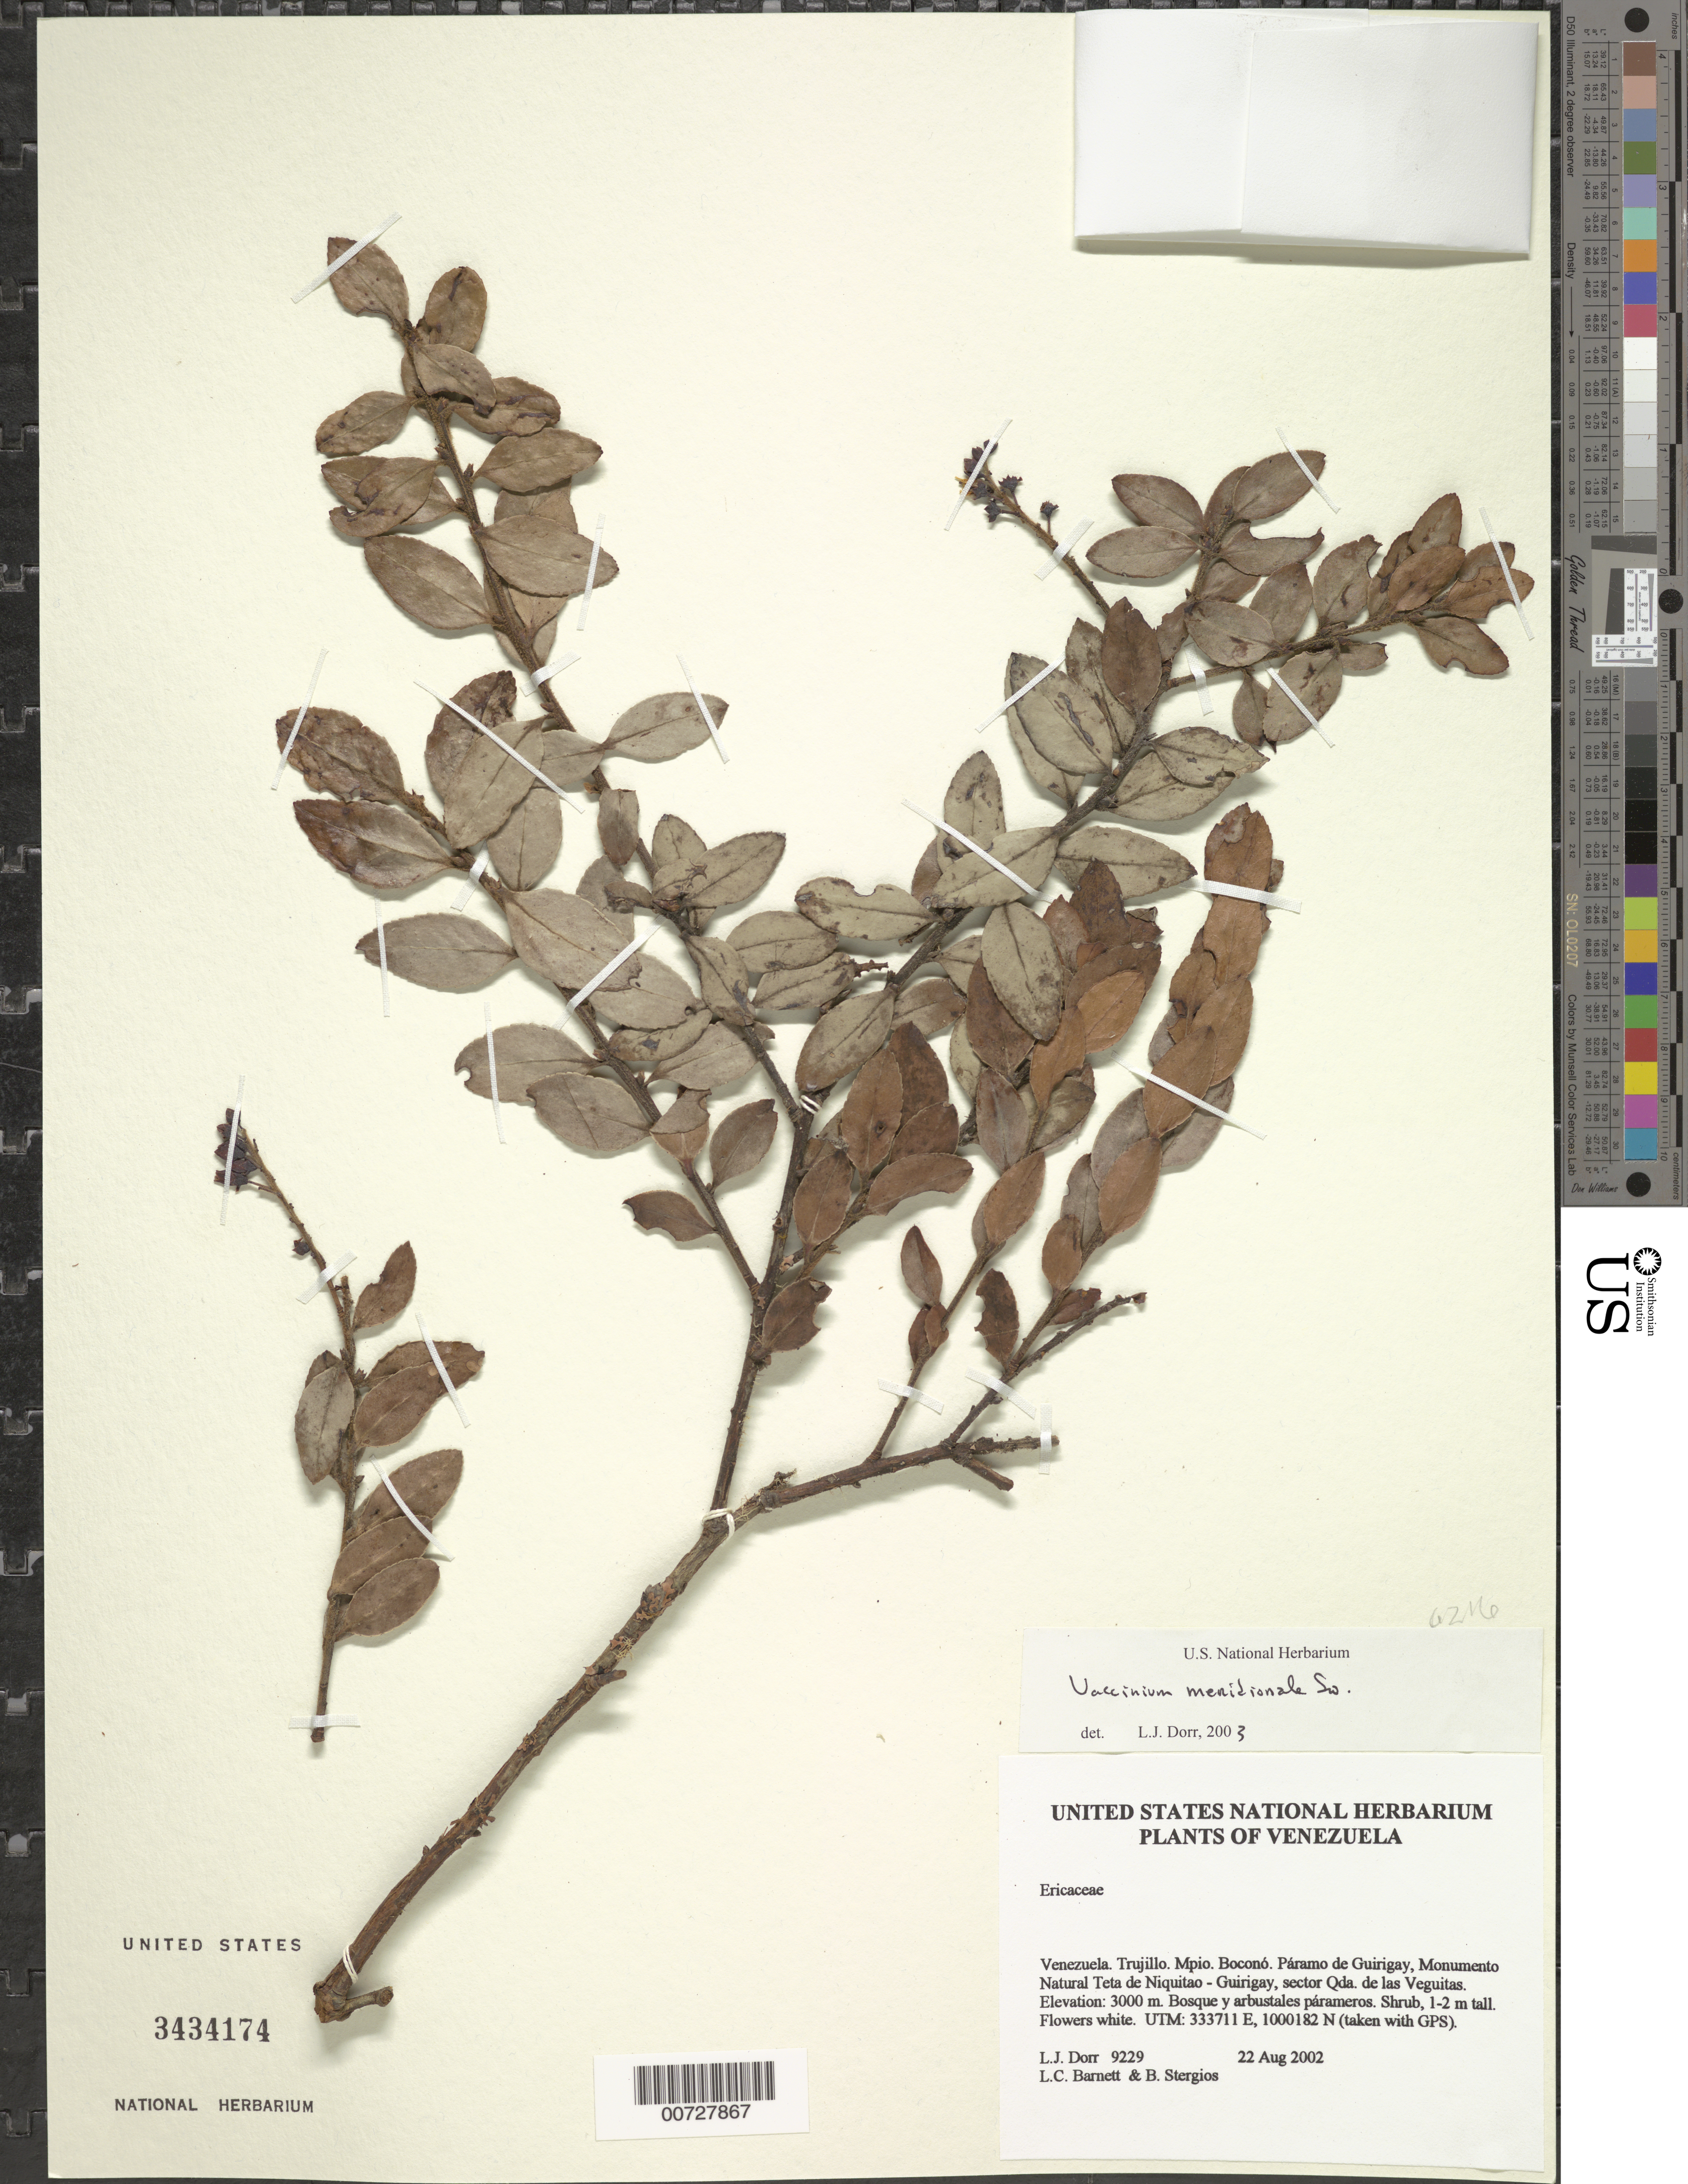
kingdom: Plantae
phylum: Tracheophyta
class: Magnoliopsida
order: Ericales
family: Ericaceae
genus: Vaccinium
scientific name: Vaccinium meridionale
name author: Sw.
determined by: Dorr, L. J., (BOT), Smithsonian Institution - National Museum of Natural History (UNITED STATES)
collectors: L. J. Dorr, L. C. Barnett & B. G. Stergios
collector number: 9229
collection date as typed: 22 Aug 2002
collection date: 2002-08-22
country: Venezuela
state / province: Trujillo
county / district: Boconó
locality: Páramo de Guirigay, Monumento Natural Teta de Niquitao - Guirigay, sector Las Veguitas.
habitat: Bosque y arbustales párameros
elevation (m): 3000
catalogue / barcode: US 3434174